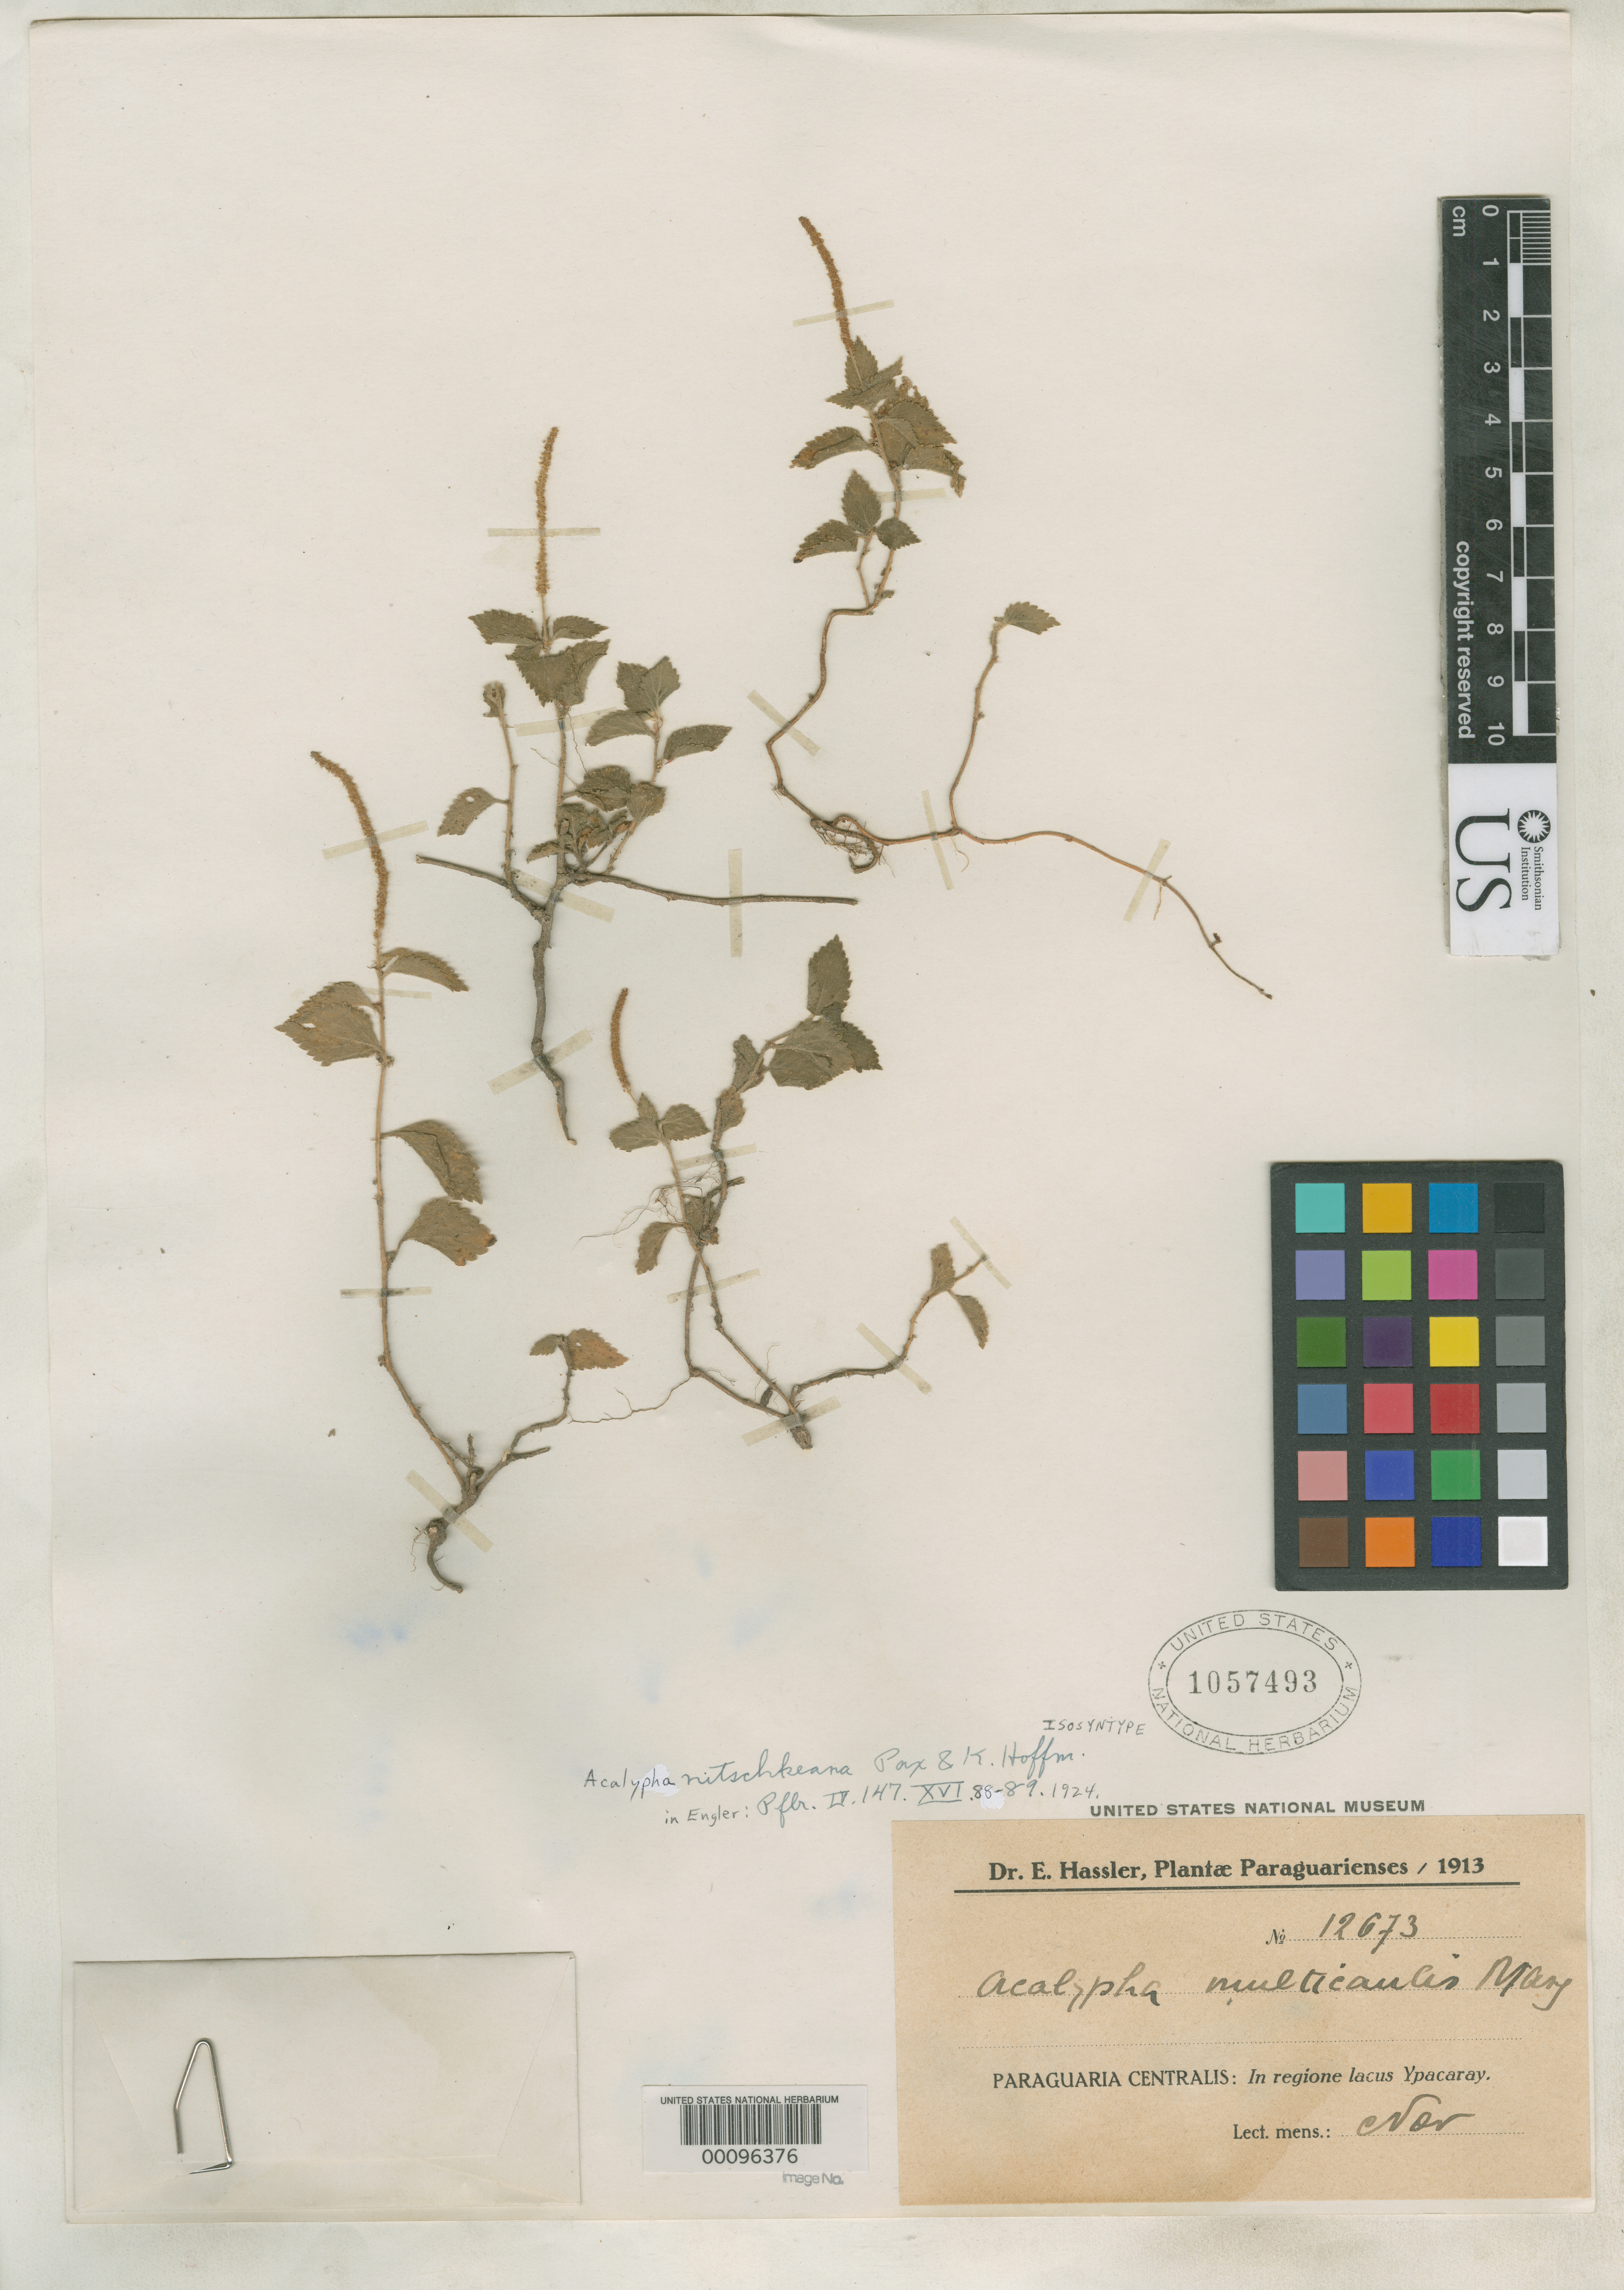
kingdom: Plantae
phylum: Tracheophyta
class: Magnoliopsida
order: Malpighiales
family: Euphorbiaceae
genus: Acalypha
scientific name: Acalypha nitschkeana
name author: Pax & K. Hoffm. in Engl.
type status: Isosyntype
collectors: E. Hassler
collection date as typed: Nov 1913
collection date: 1913-11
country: Paraguay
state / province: Central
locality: Ypacaray.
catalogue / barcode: US 1057493